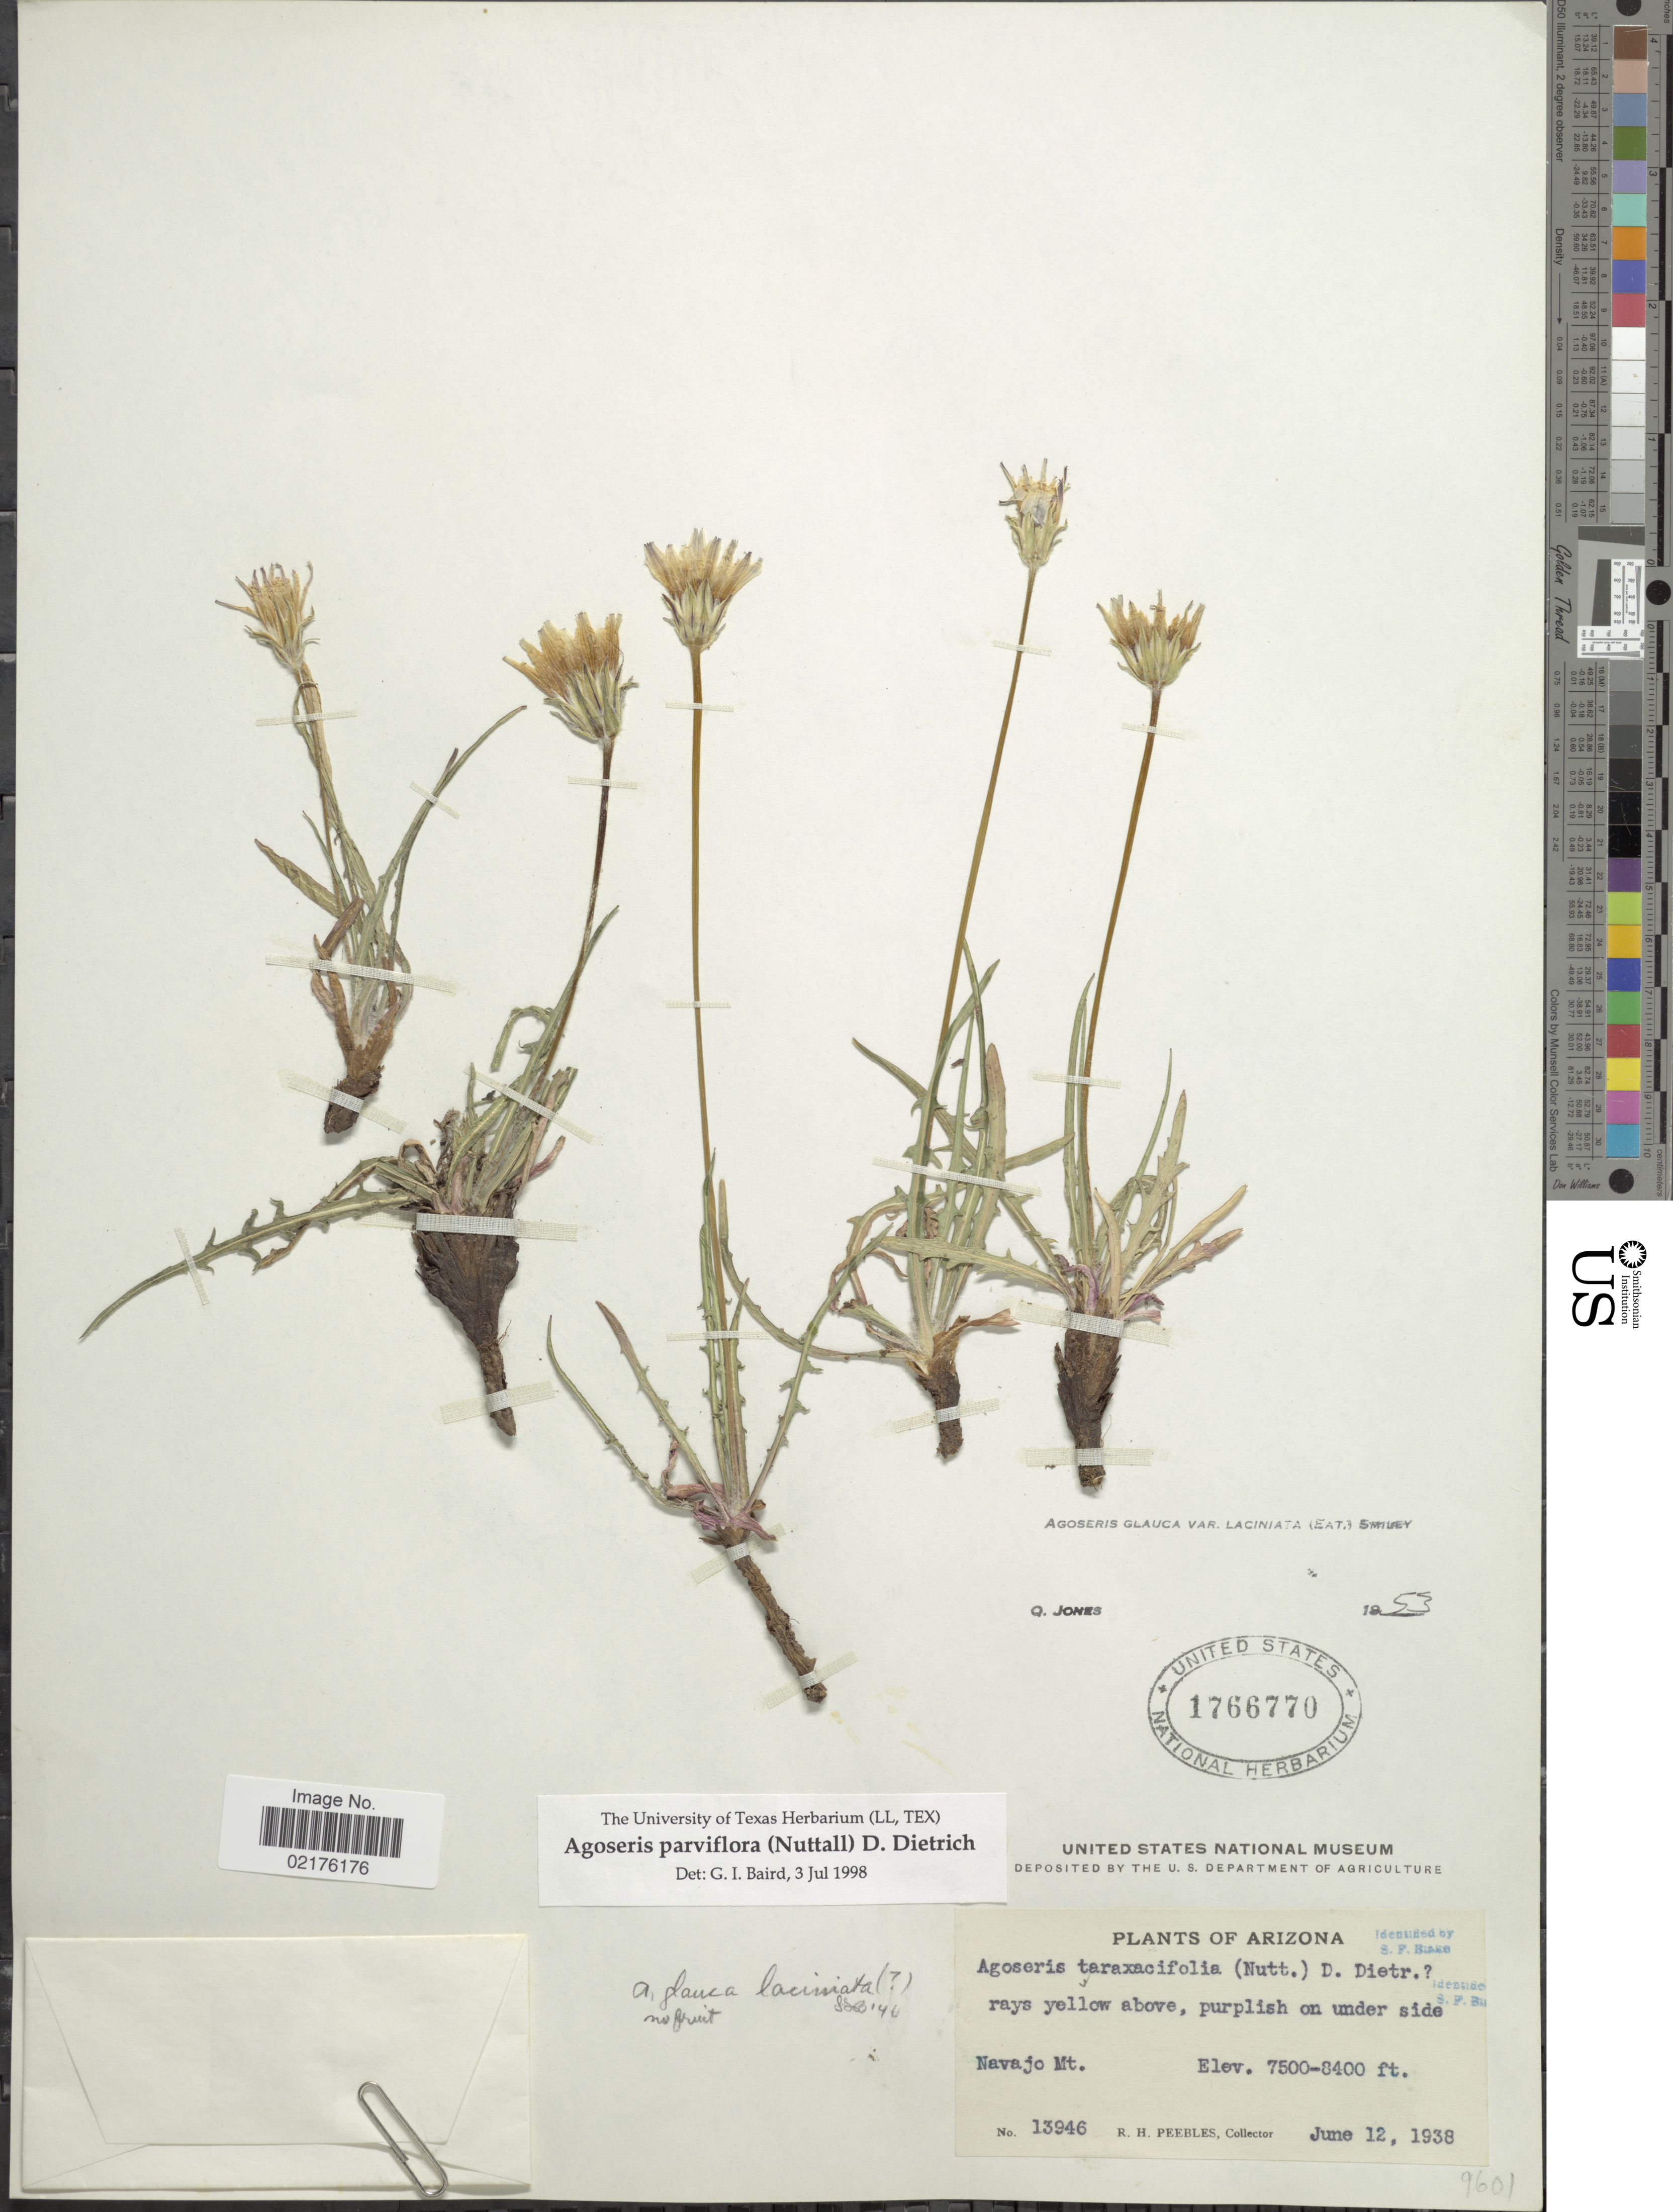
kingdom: Plantae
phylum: Tracheophyta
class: Magnoliopsida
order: Asterales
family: Asteraceae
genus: Agoseris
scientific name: Agoseris parviflora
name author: (Nutt.) D. Dietr.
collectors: R. H. Peebles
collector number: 13946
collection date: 1938-06-12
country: United States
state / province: Arizona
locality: Navajo Mt.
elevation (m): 2286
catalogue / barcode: US 1766770